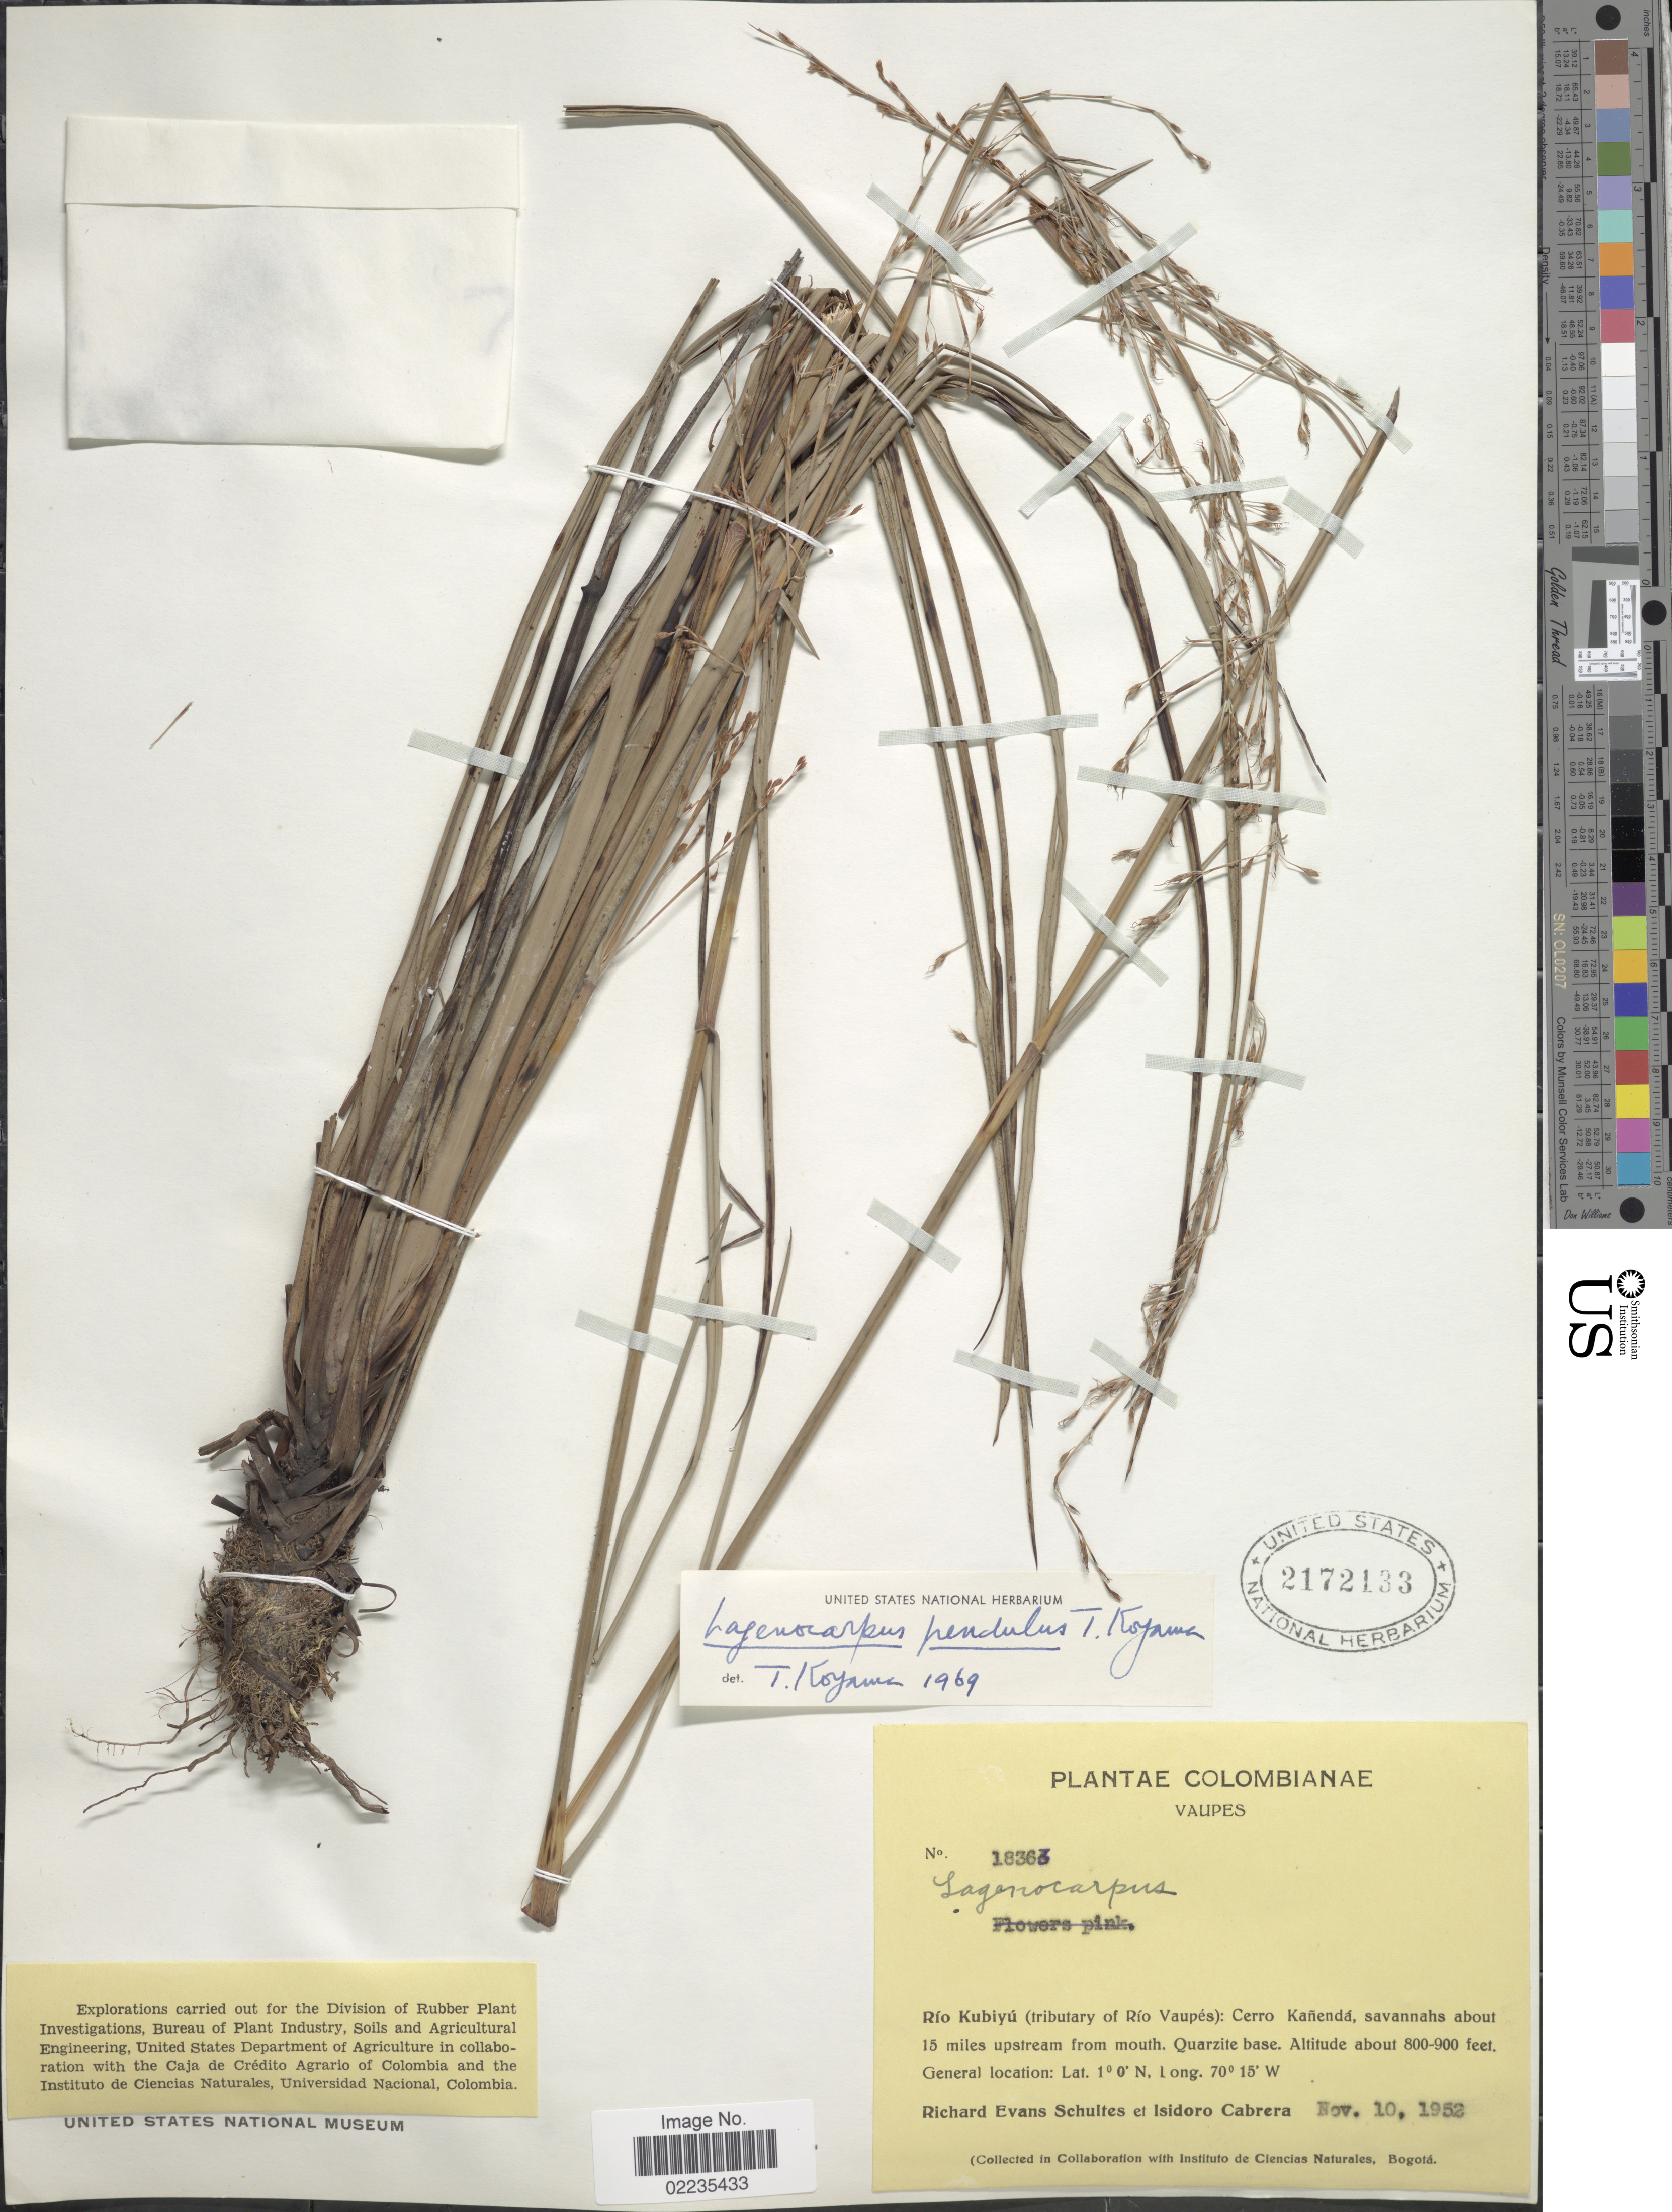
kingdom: Plantae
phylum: Tracheophyta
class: Liliopsida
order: Poales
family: Cyperaceae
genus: Lagenocarpus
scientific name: Lagenocarpus pendulus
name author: T. Koyama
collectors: R. E. Schultes & I. Cabrera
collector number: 18363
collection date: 1952-11-10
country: Colombia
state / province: Vaupés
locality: Vaupes, Rio Kubiyu (tributary of Rio Vaupes): Cerro Kanenda, savannahs about 15 miles upstream from mouth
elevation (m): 244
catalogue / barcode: US 2172133